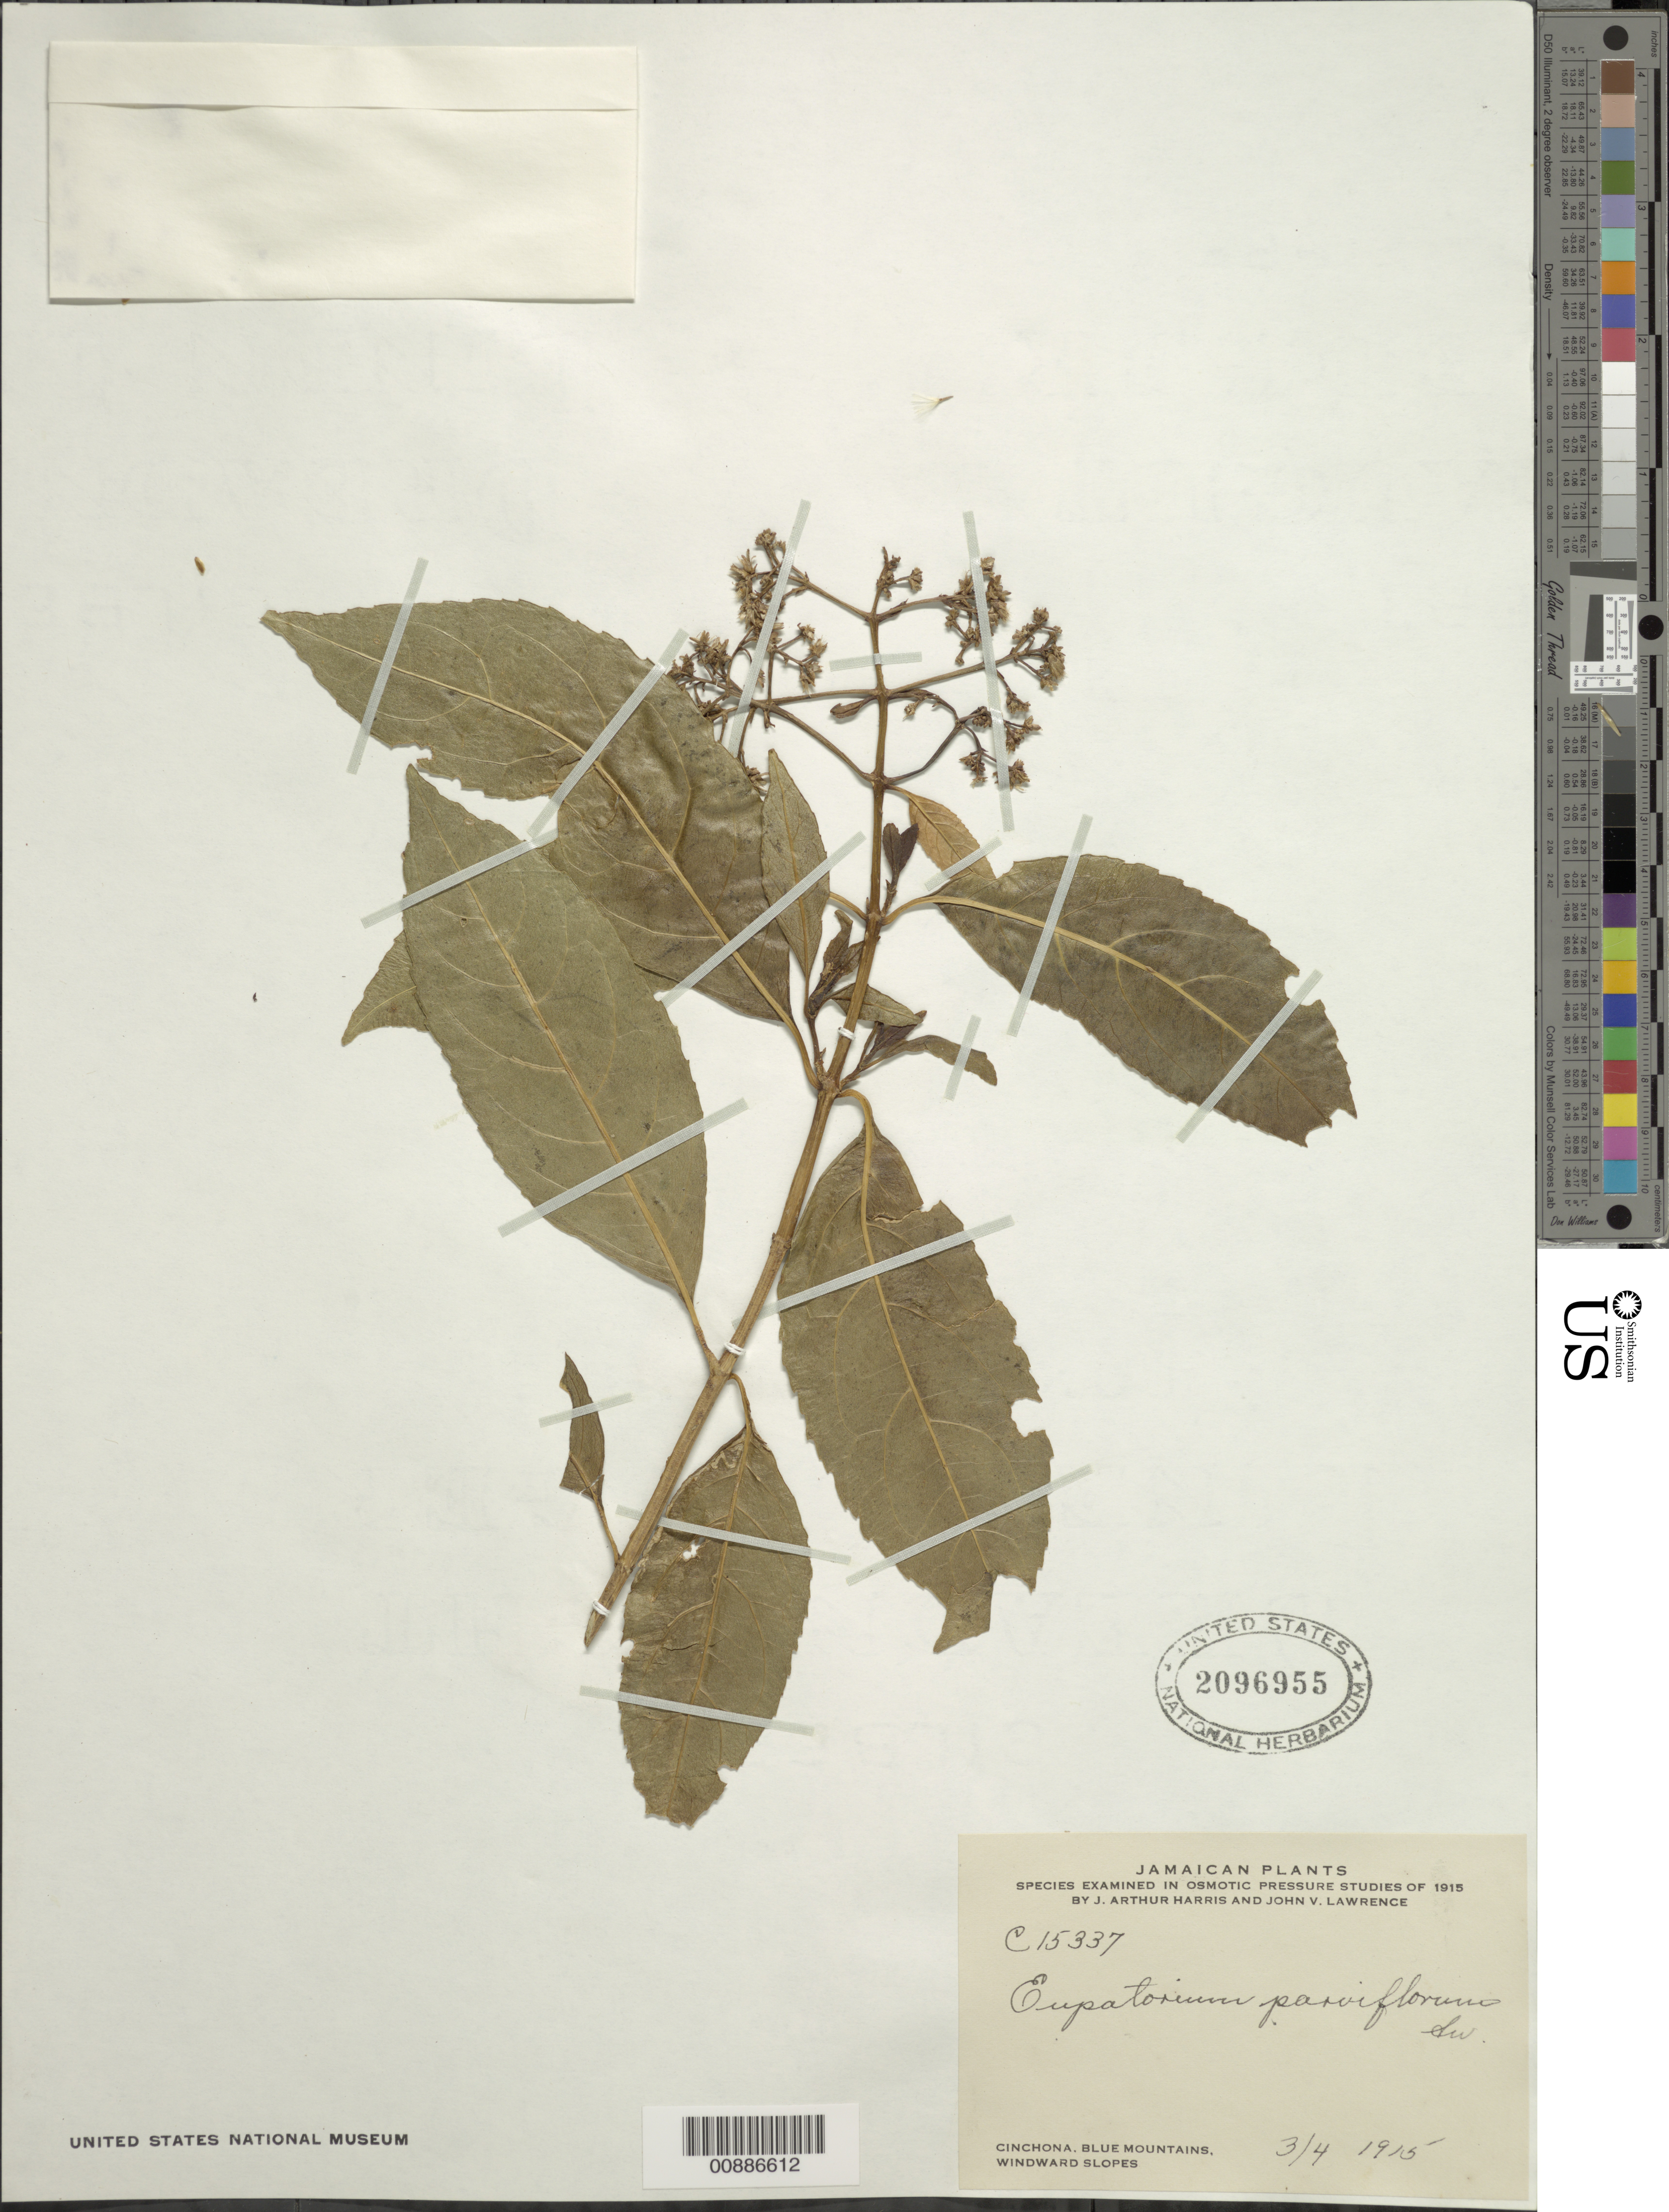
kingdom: Plantae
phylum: Tracheophyta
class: Magnoliopsida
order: Asterales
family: Asteraceae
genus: Critonia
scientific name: Critonia parviflora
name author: (Sw.) DC.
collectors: J. A. Harris & J. Lawrence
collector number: C 15337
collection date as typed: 04 Mar 1915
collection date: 1915-03-04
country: Jamaica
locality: Cinchona, Blue Mountains, windward slopes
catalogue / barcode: US 2096955